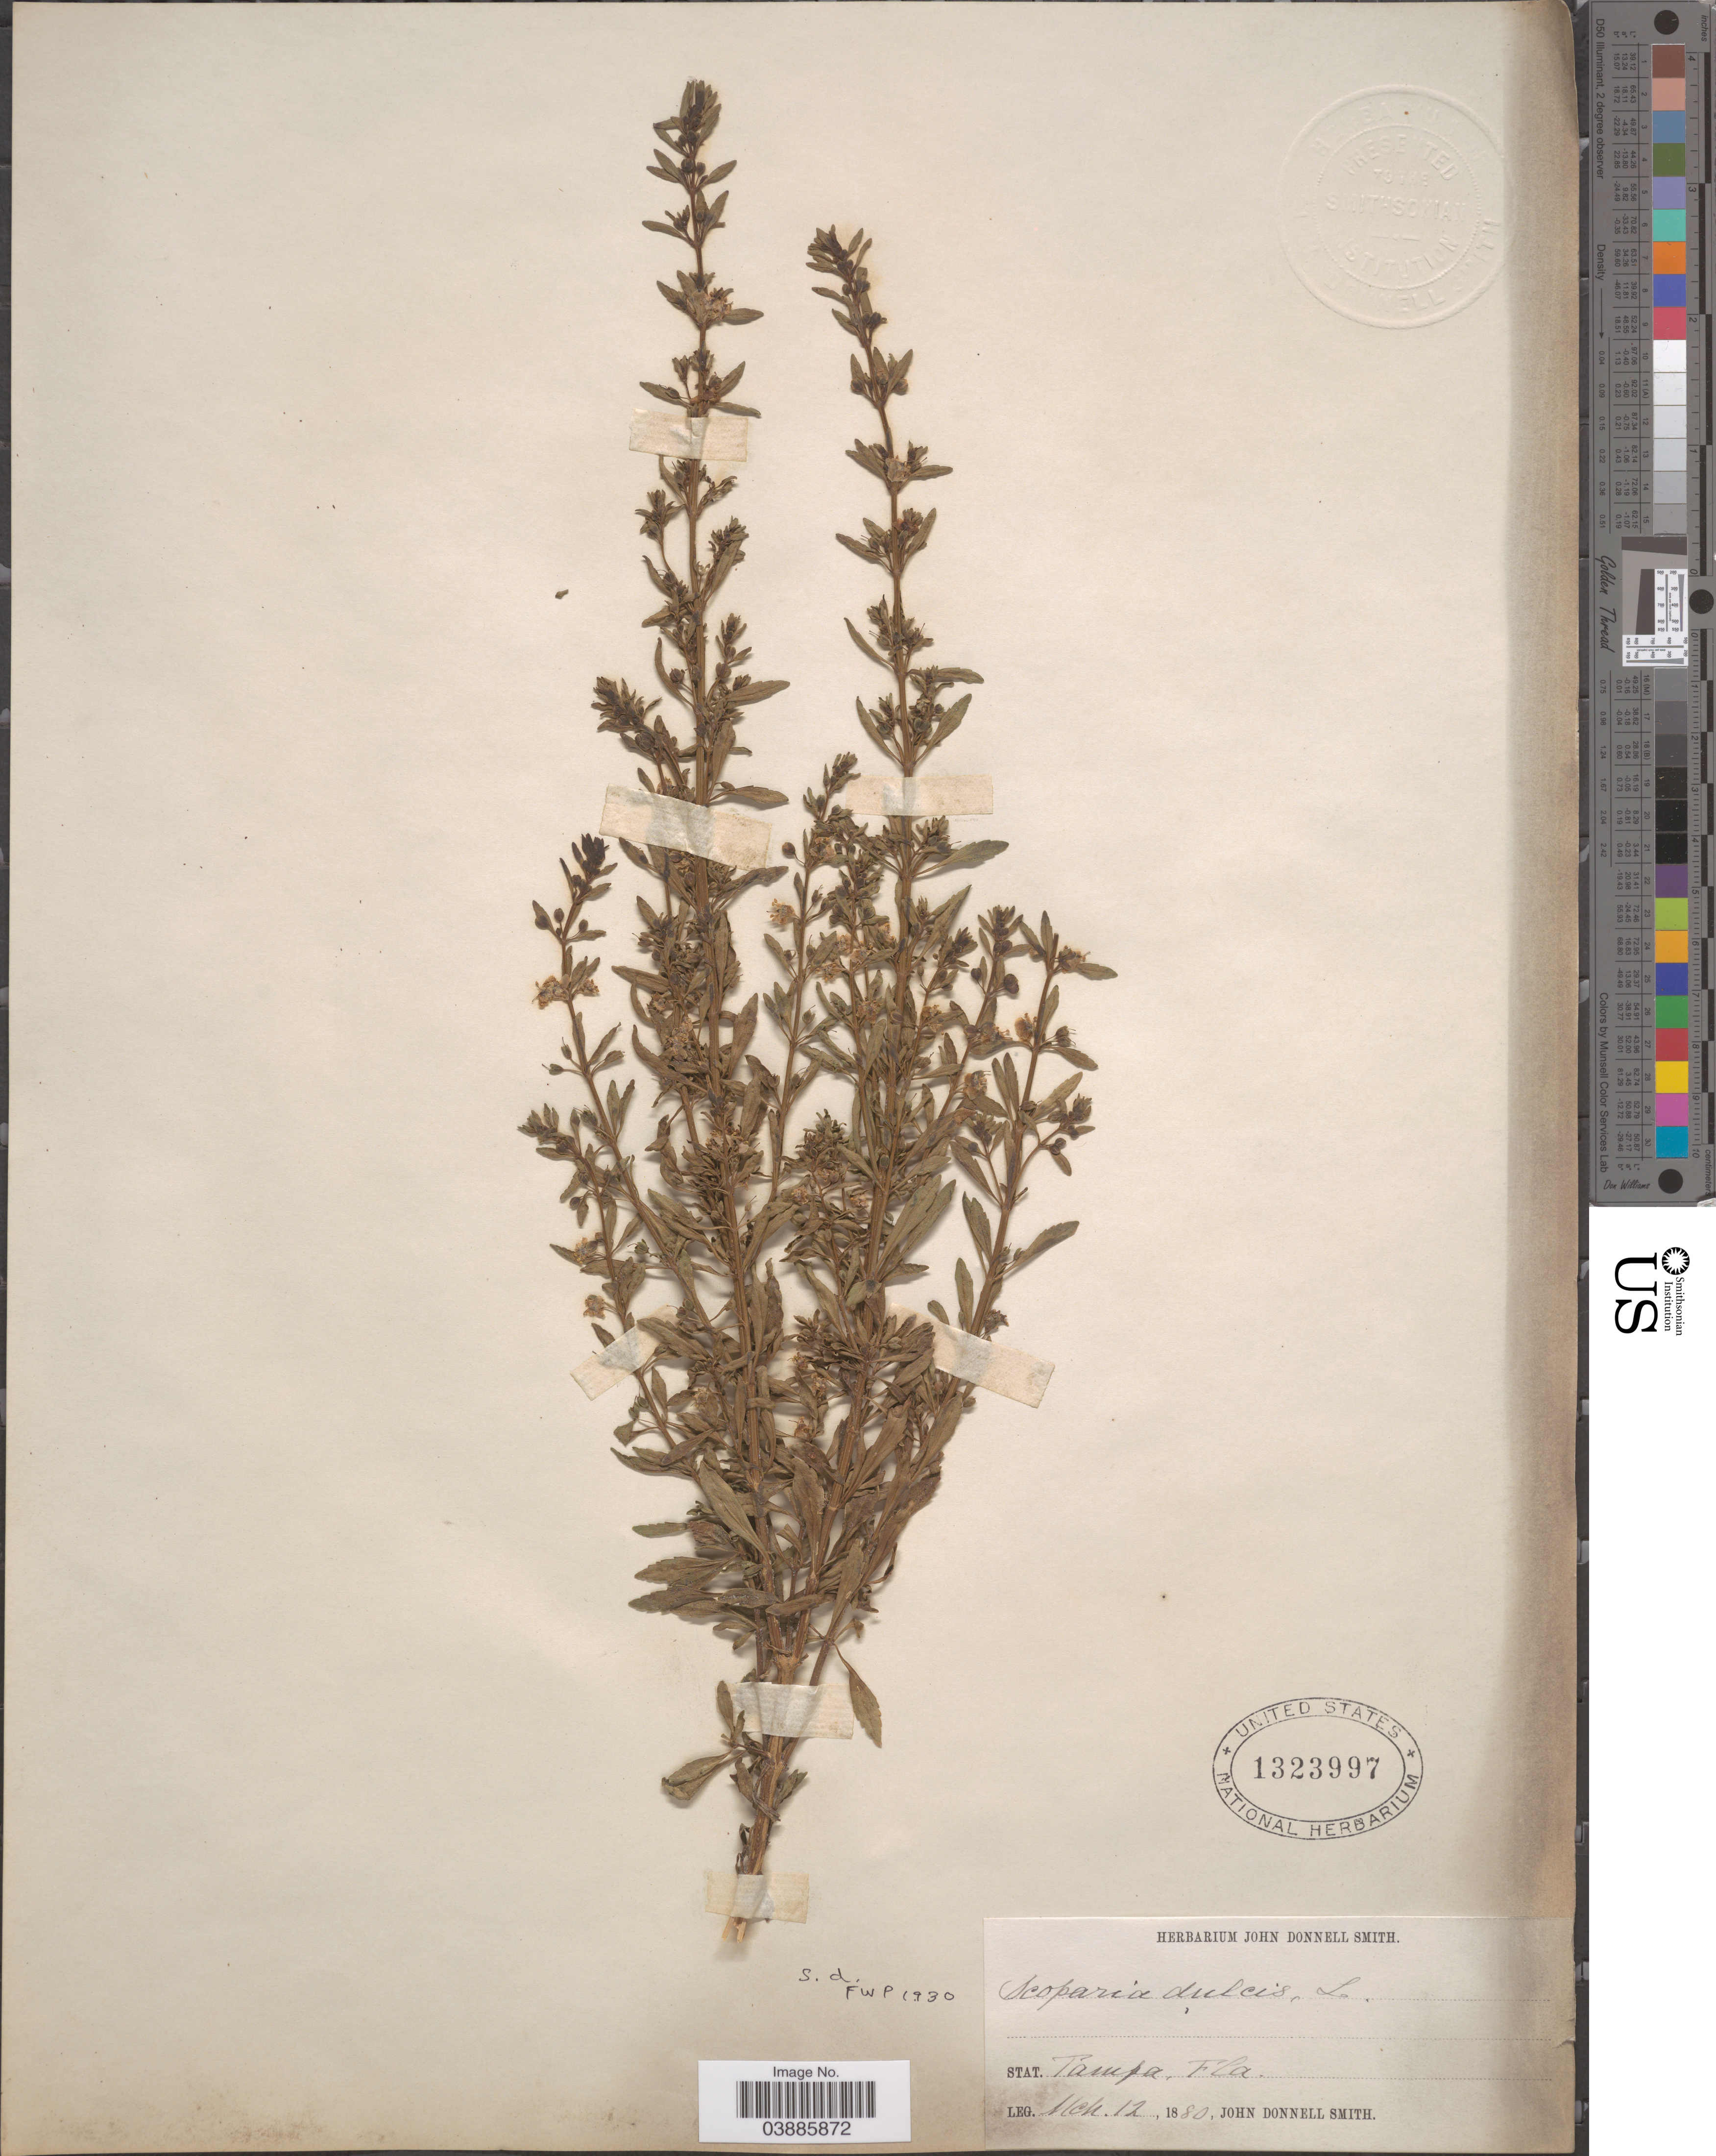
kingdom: Plantae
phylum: Tracheophyta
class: Magnoliopsida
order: Lamiales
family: Plantaginaceae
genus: Scoparia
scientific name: Scoparia dulcis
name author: L.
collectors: J. Donnell Smith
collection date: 1880-03-12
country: United States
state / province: Florida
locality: Stat. Tampa.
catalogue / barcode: US 1323997